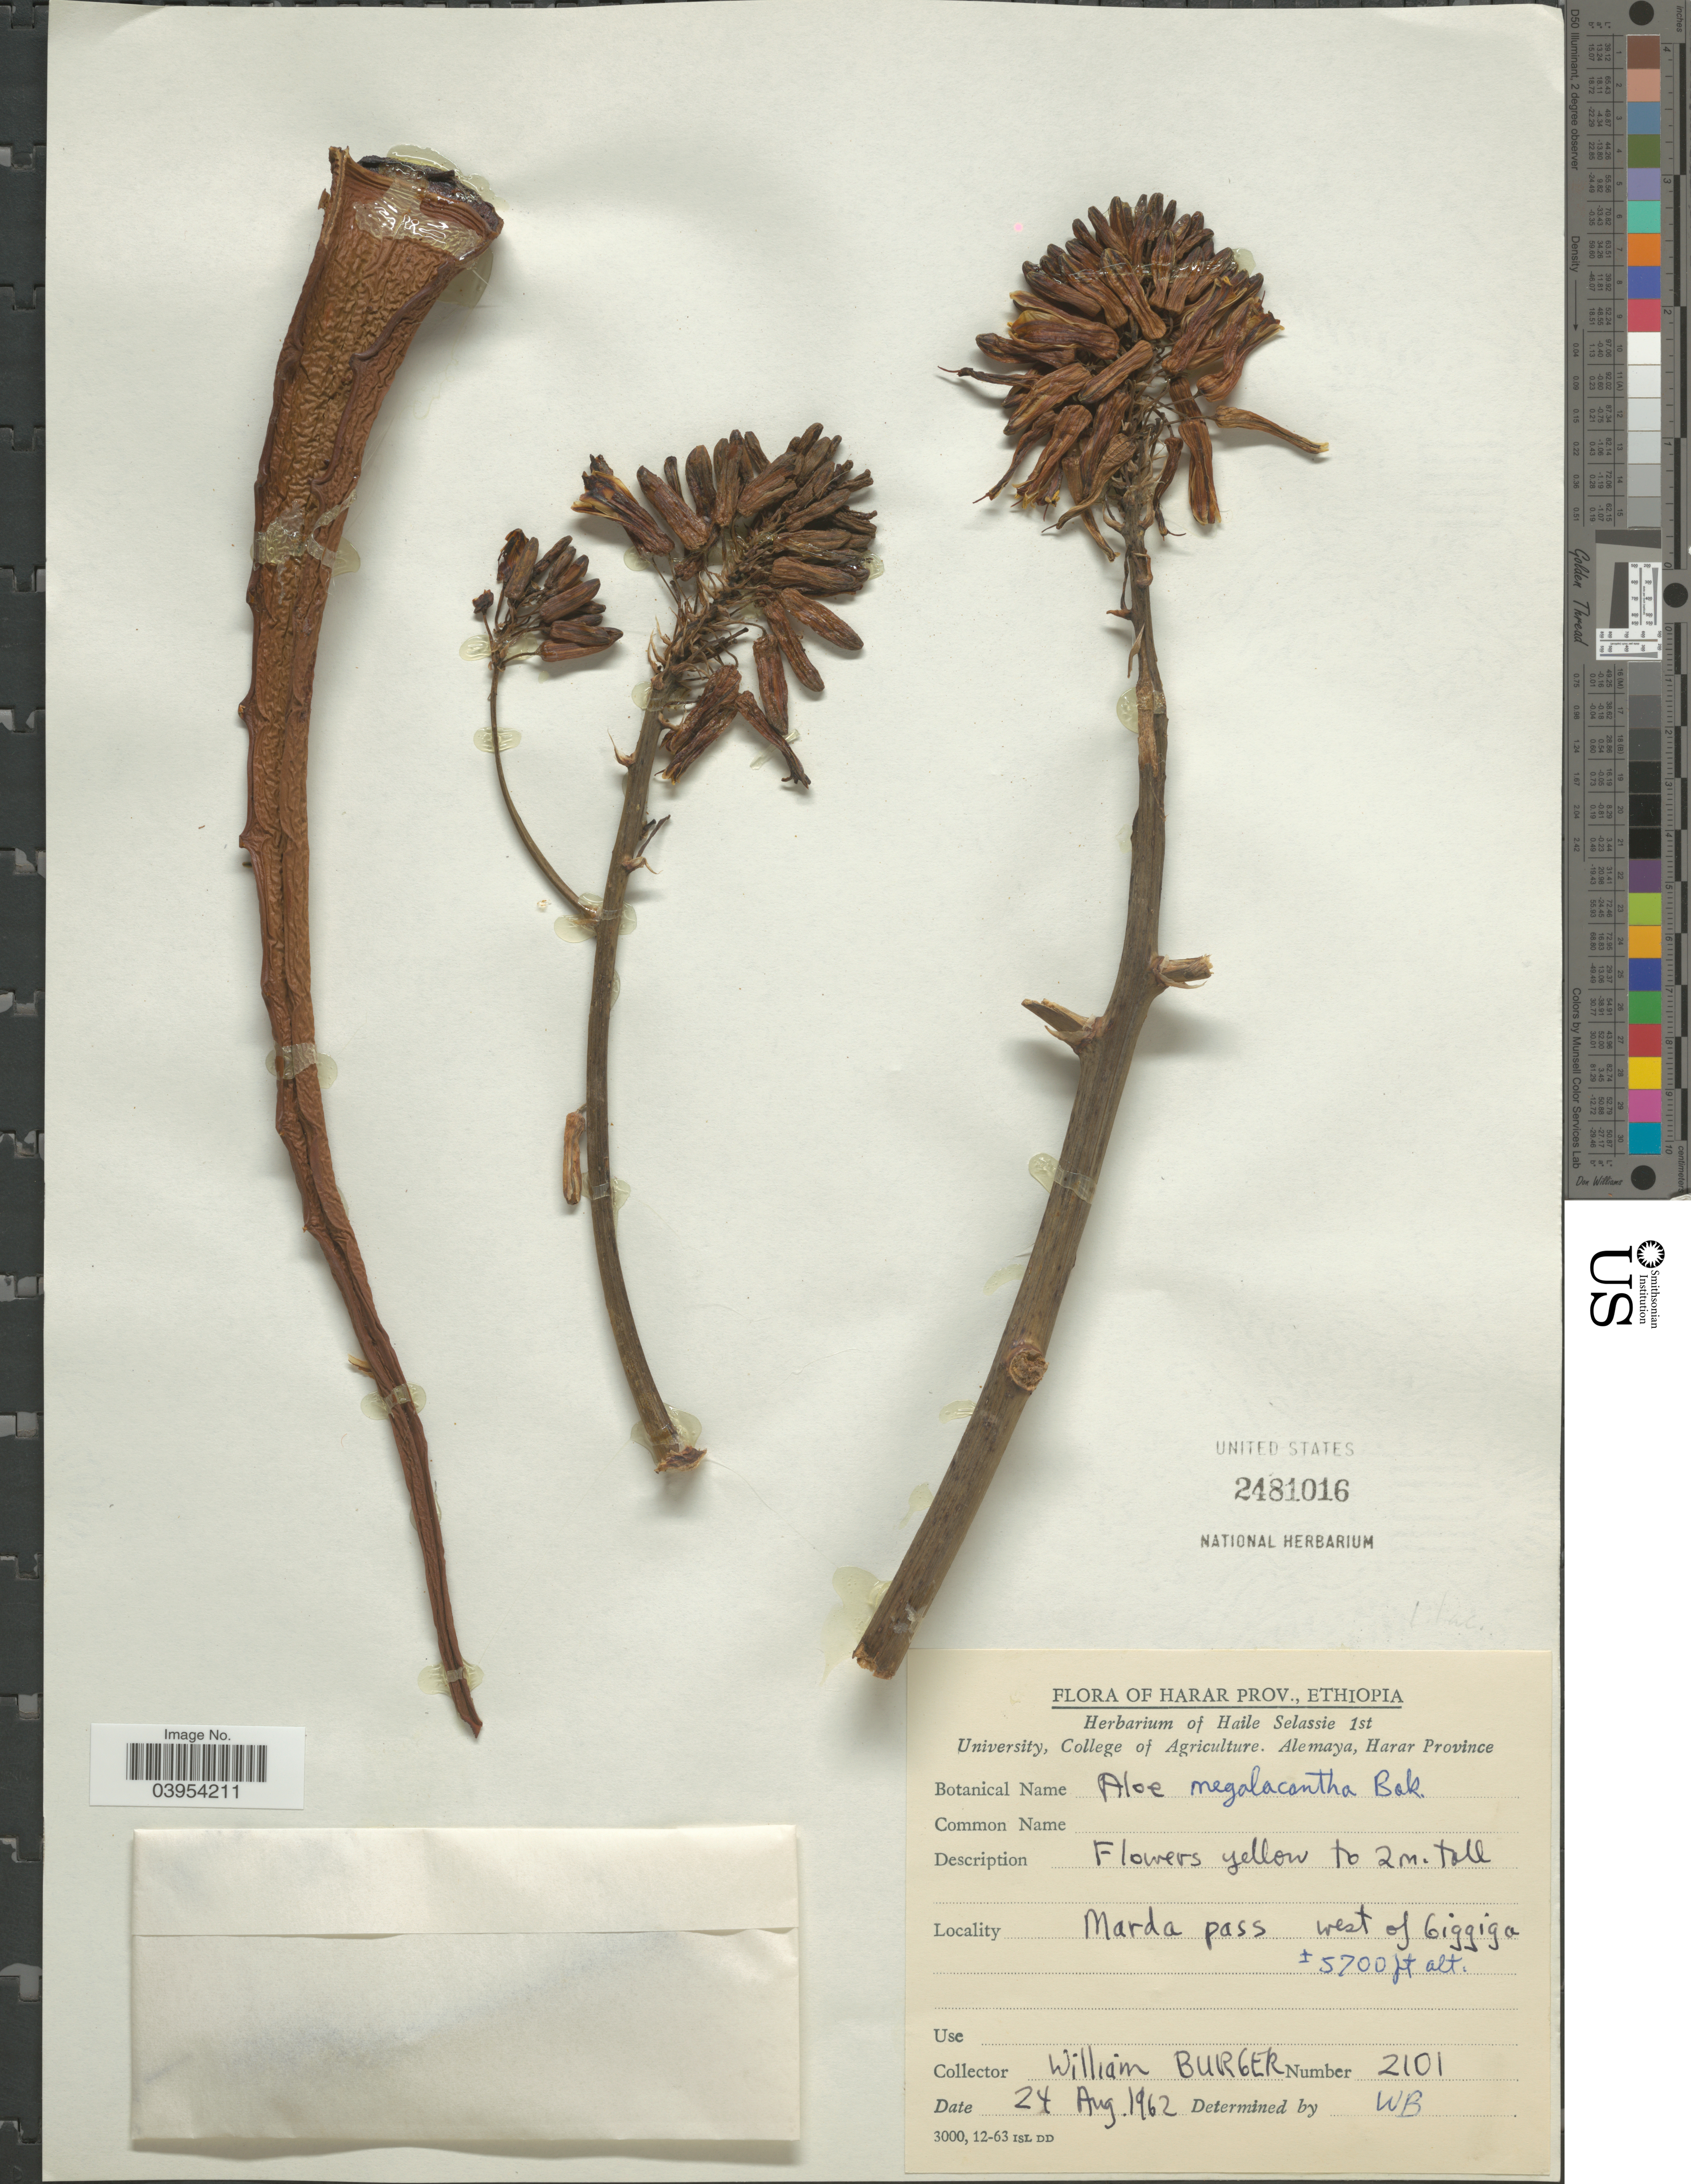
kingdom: Plantae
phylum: Tracheophyta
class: Liliopsida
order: Asparagales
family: Asphodelaceae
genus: Aloe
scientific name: Aloe megalacantha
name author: Baker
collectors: W. Burger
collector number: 2101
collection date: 1962-08-24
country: Ethiopia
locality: Harar Prov. Marda pass west of Giggiga.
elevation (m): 1737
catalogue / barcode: US 2481016